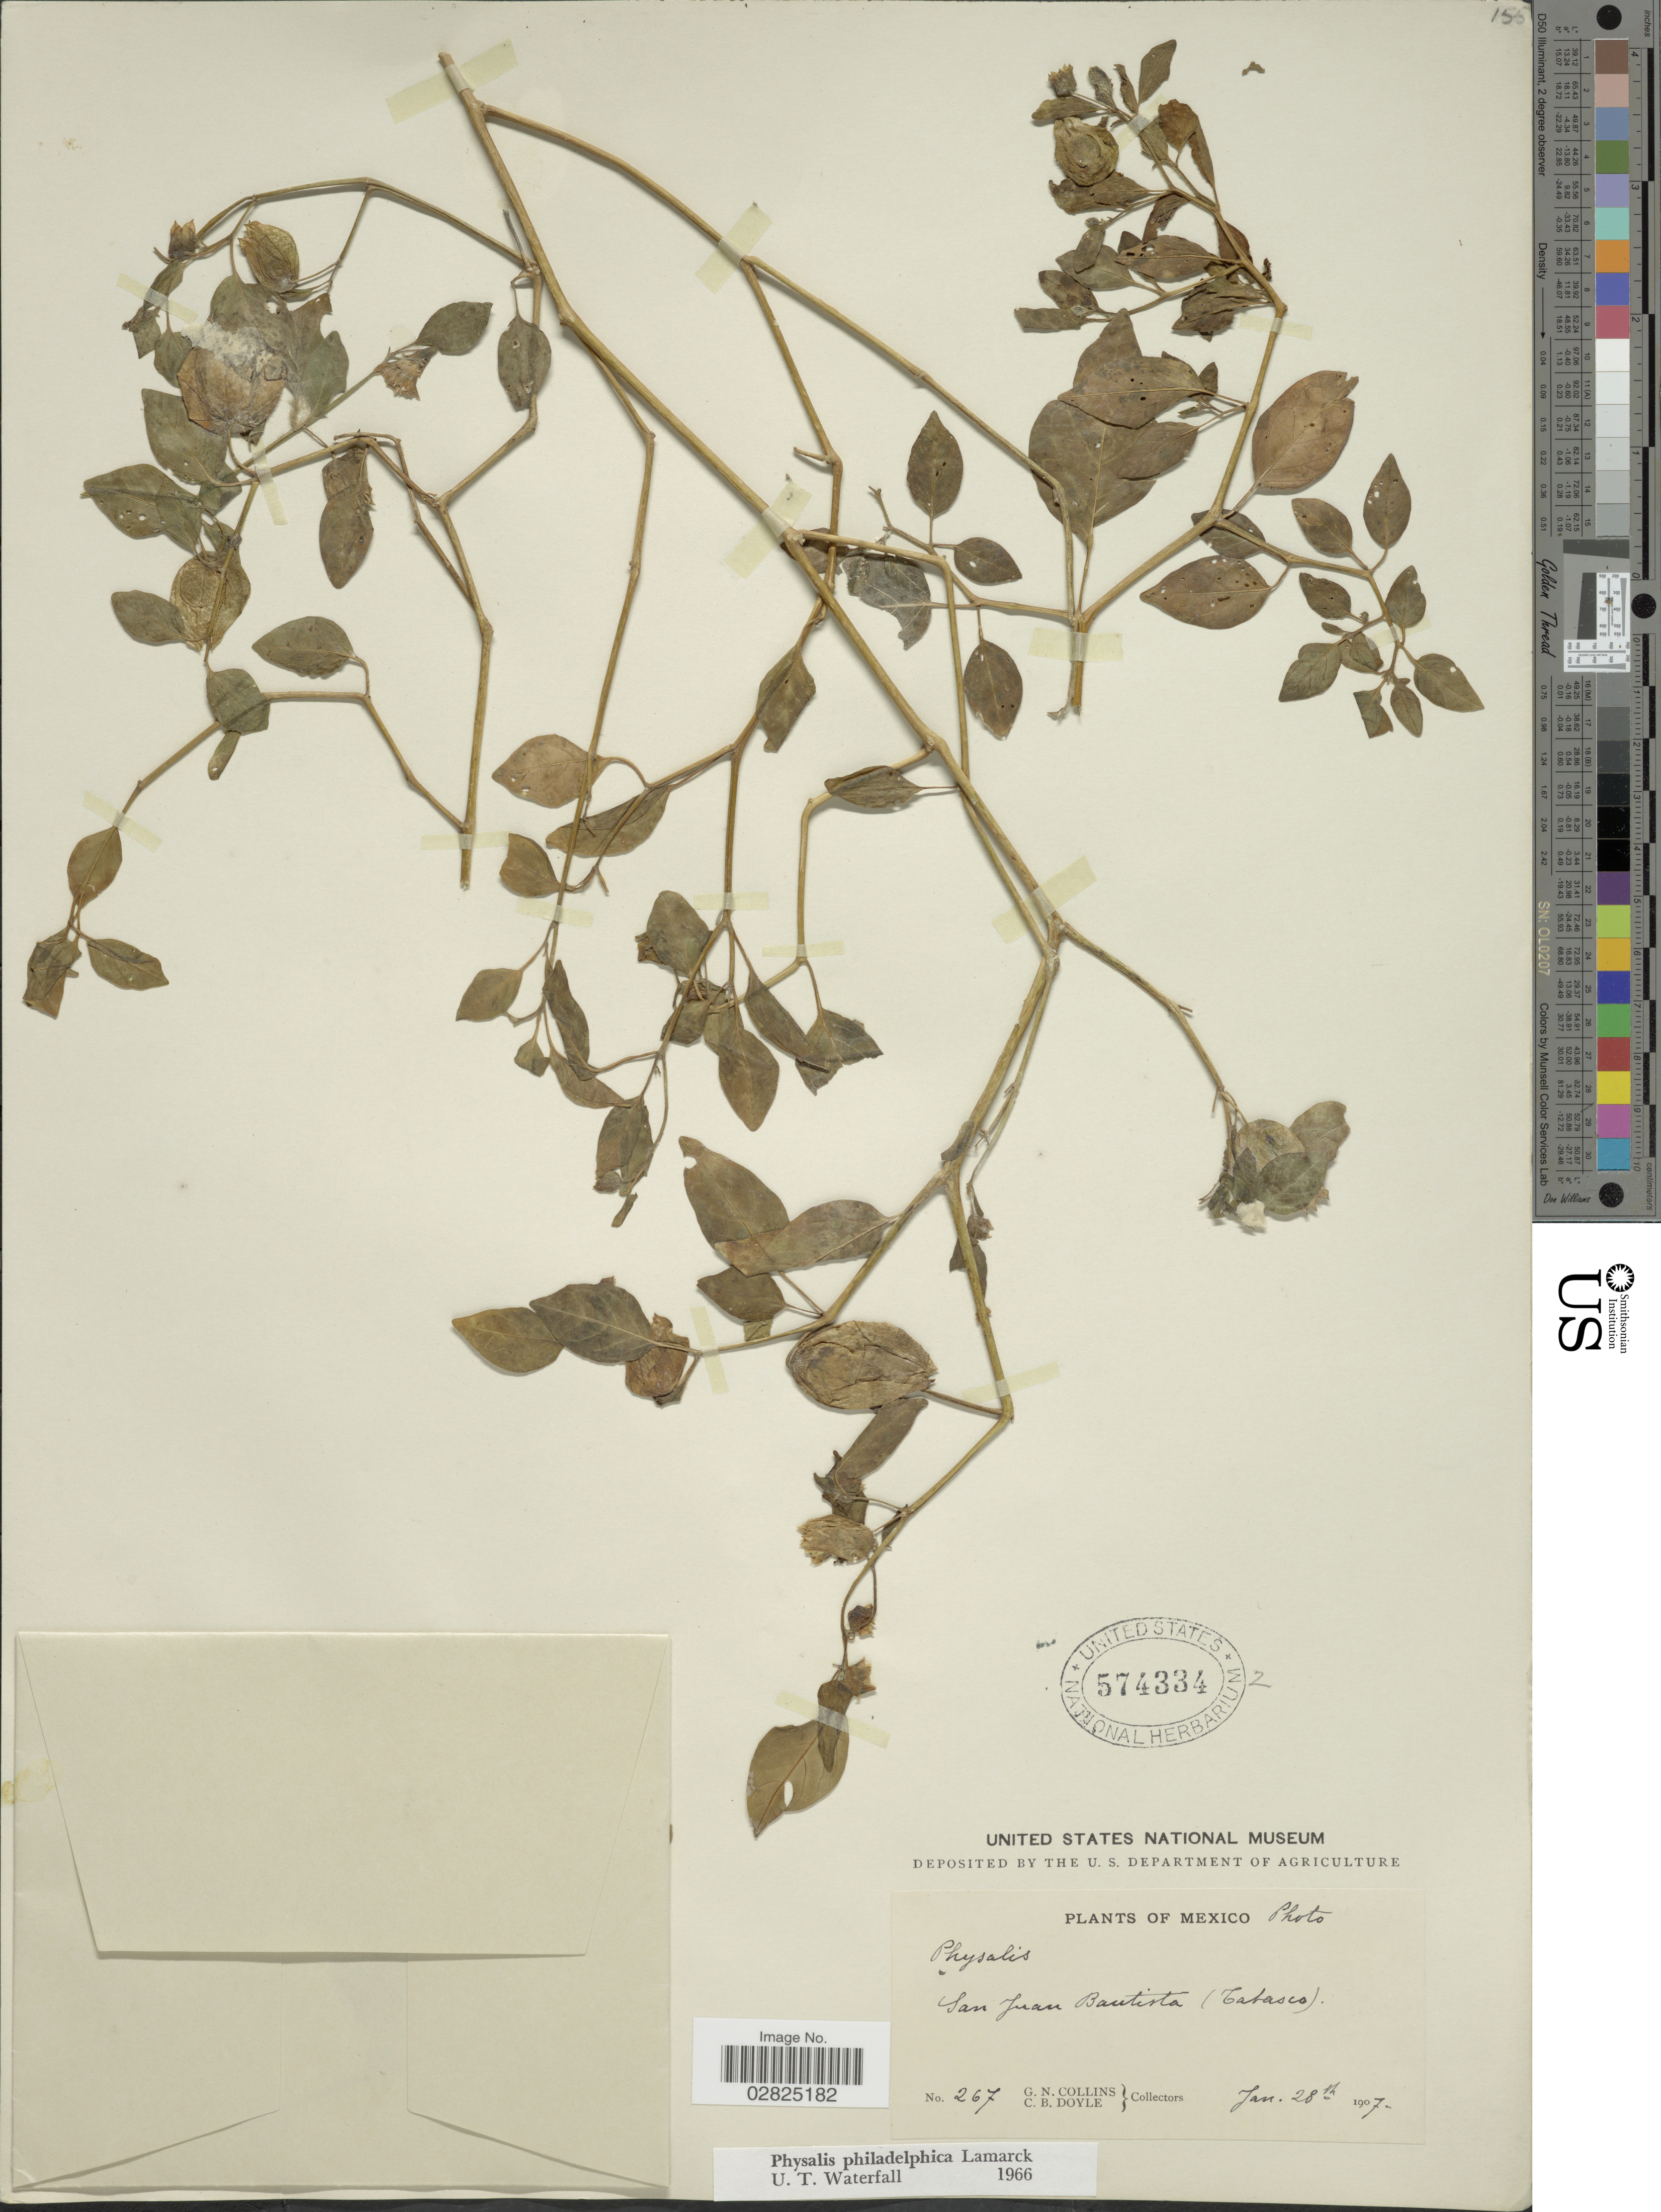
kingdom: Plantae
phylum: Tracheophyta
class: Magnoliopsida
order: Solanales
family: Solanaceae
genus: Physalis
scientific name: Physalis philadelphica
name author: Lam.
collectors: G. Collins & C. Doyle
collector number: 267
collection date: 1907-01-28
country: Mexico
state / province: Tabasco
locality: San Juan Bautista.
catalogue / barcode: US 574334